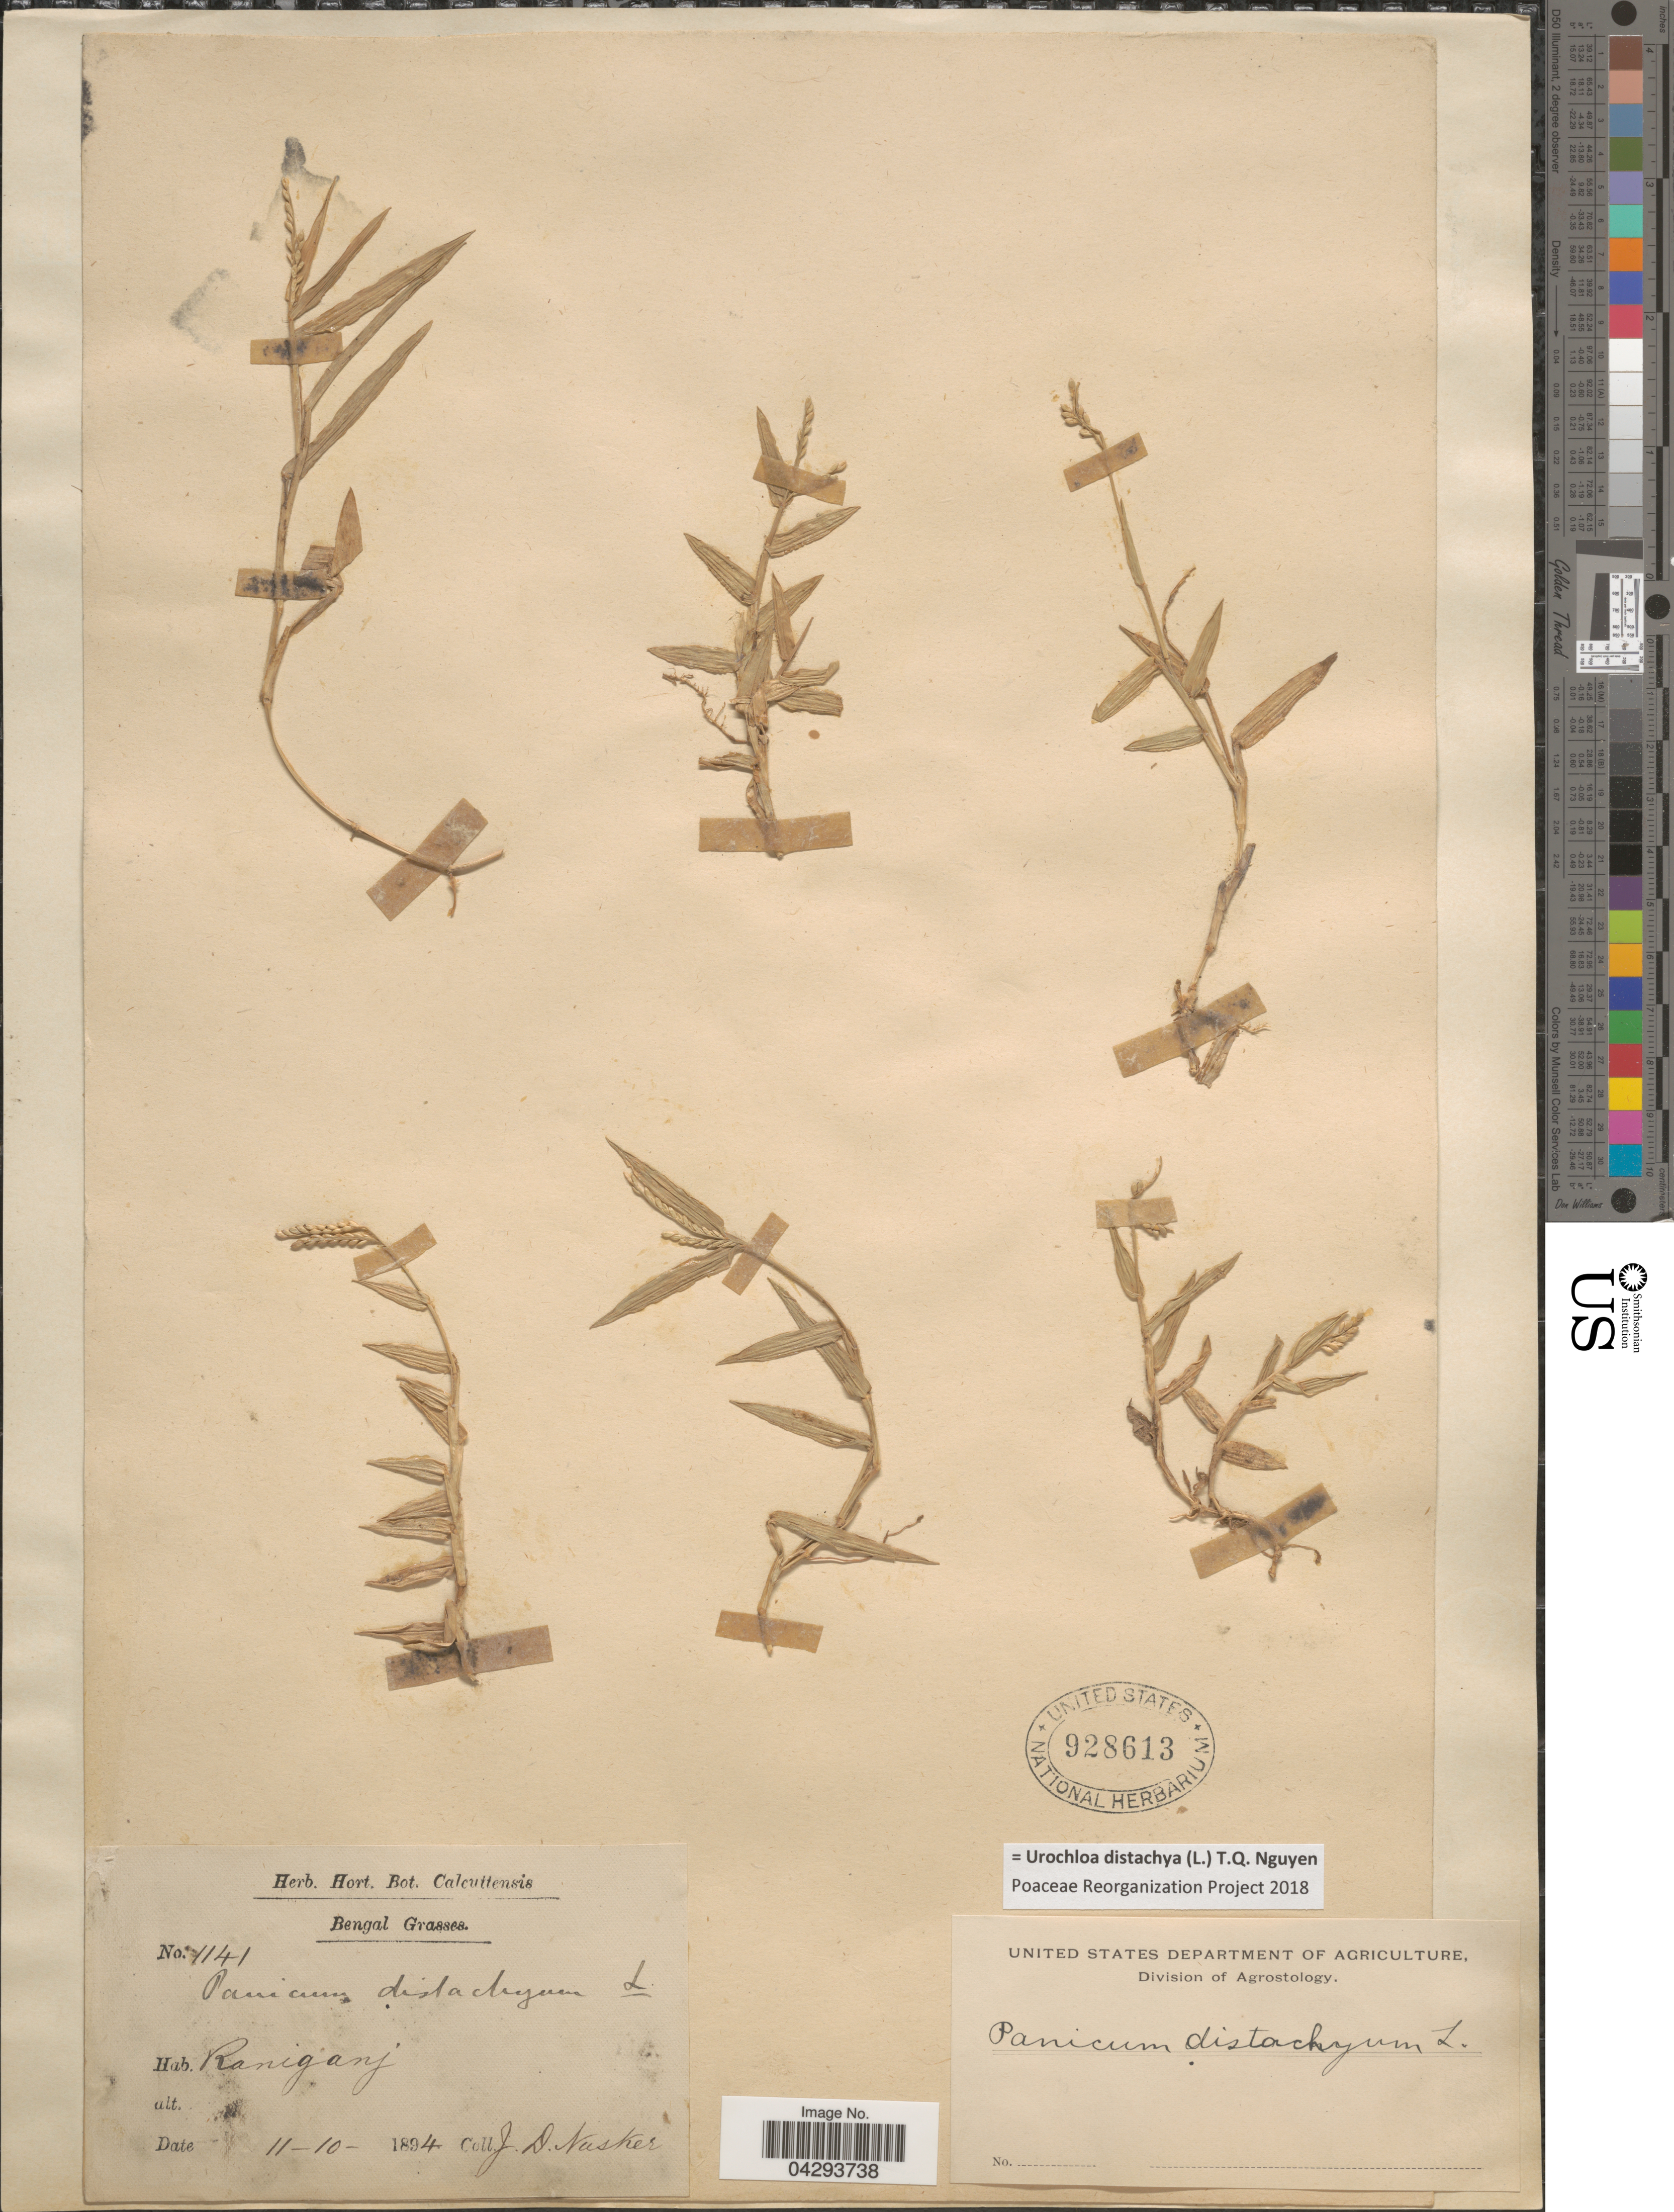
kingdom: Plantae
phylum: Tracheophyta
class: Liliopsida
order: Poales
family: Poaceae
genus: Urochloa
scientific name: Urochloa distachya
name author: (L.) T.Q. Nguyen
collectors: J. D. Nusker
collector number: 1141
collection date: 1894-10-11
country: India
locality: Bengal. Raniganj.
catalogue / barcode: US 928613